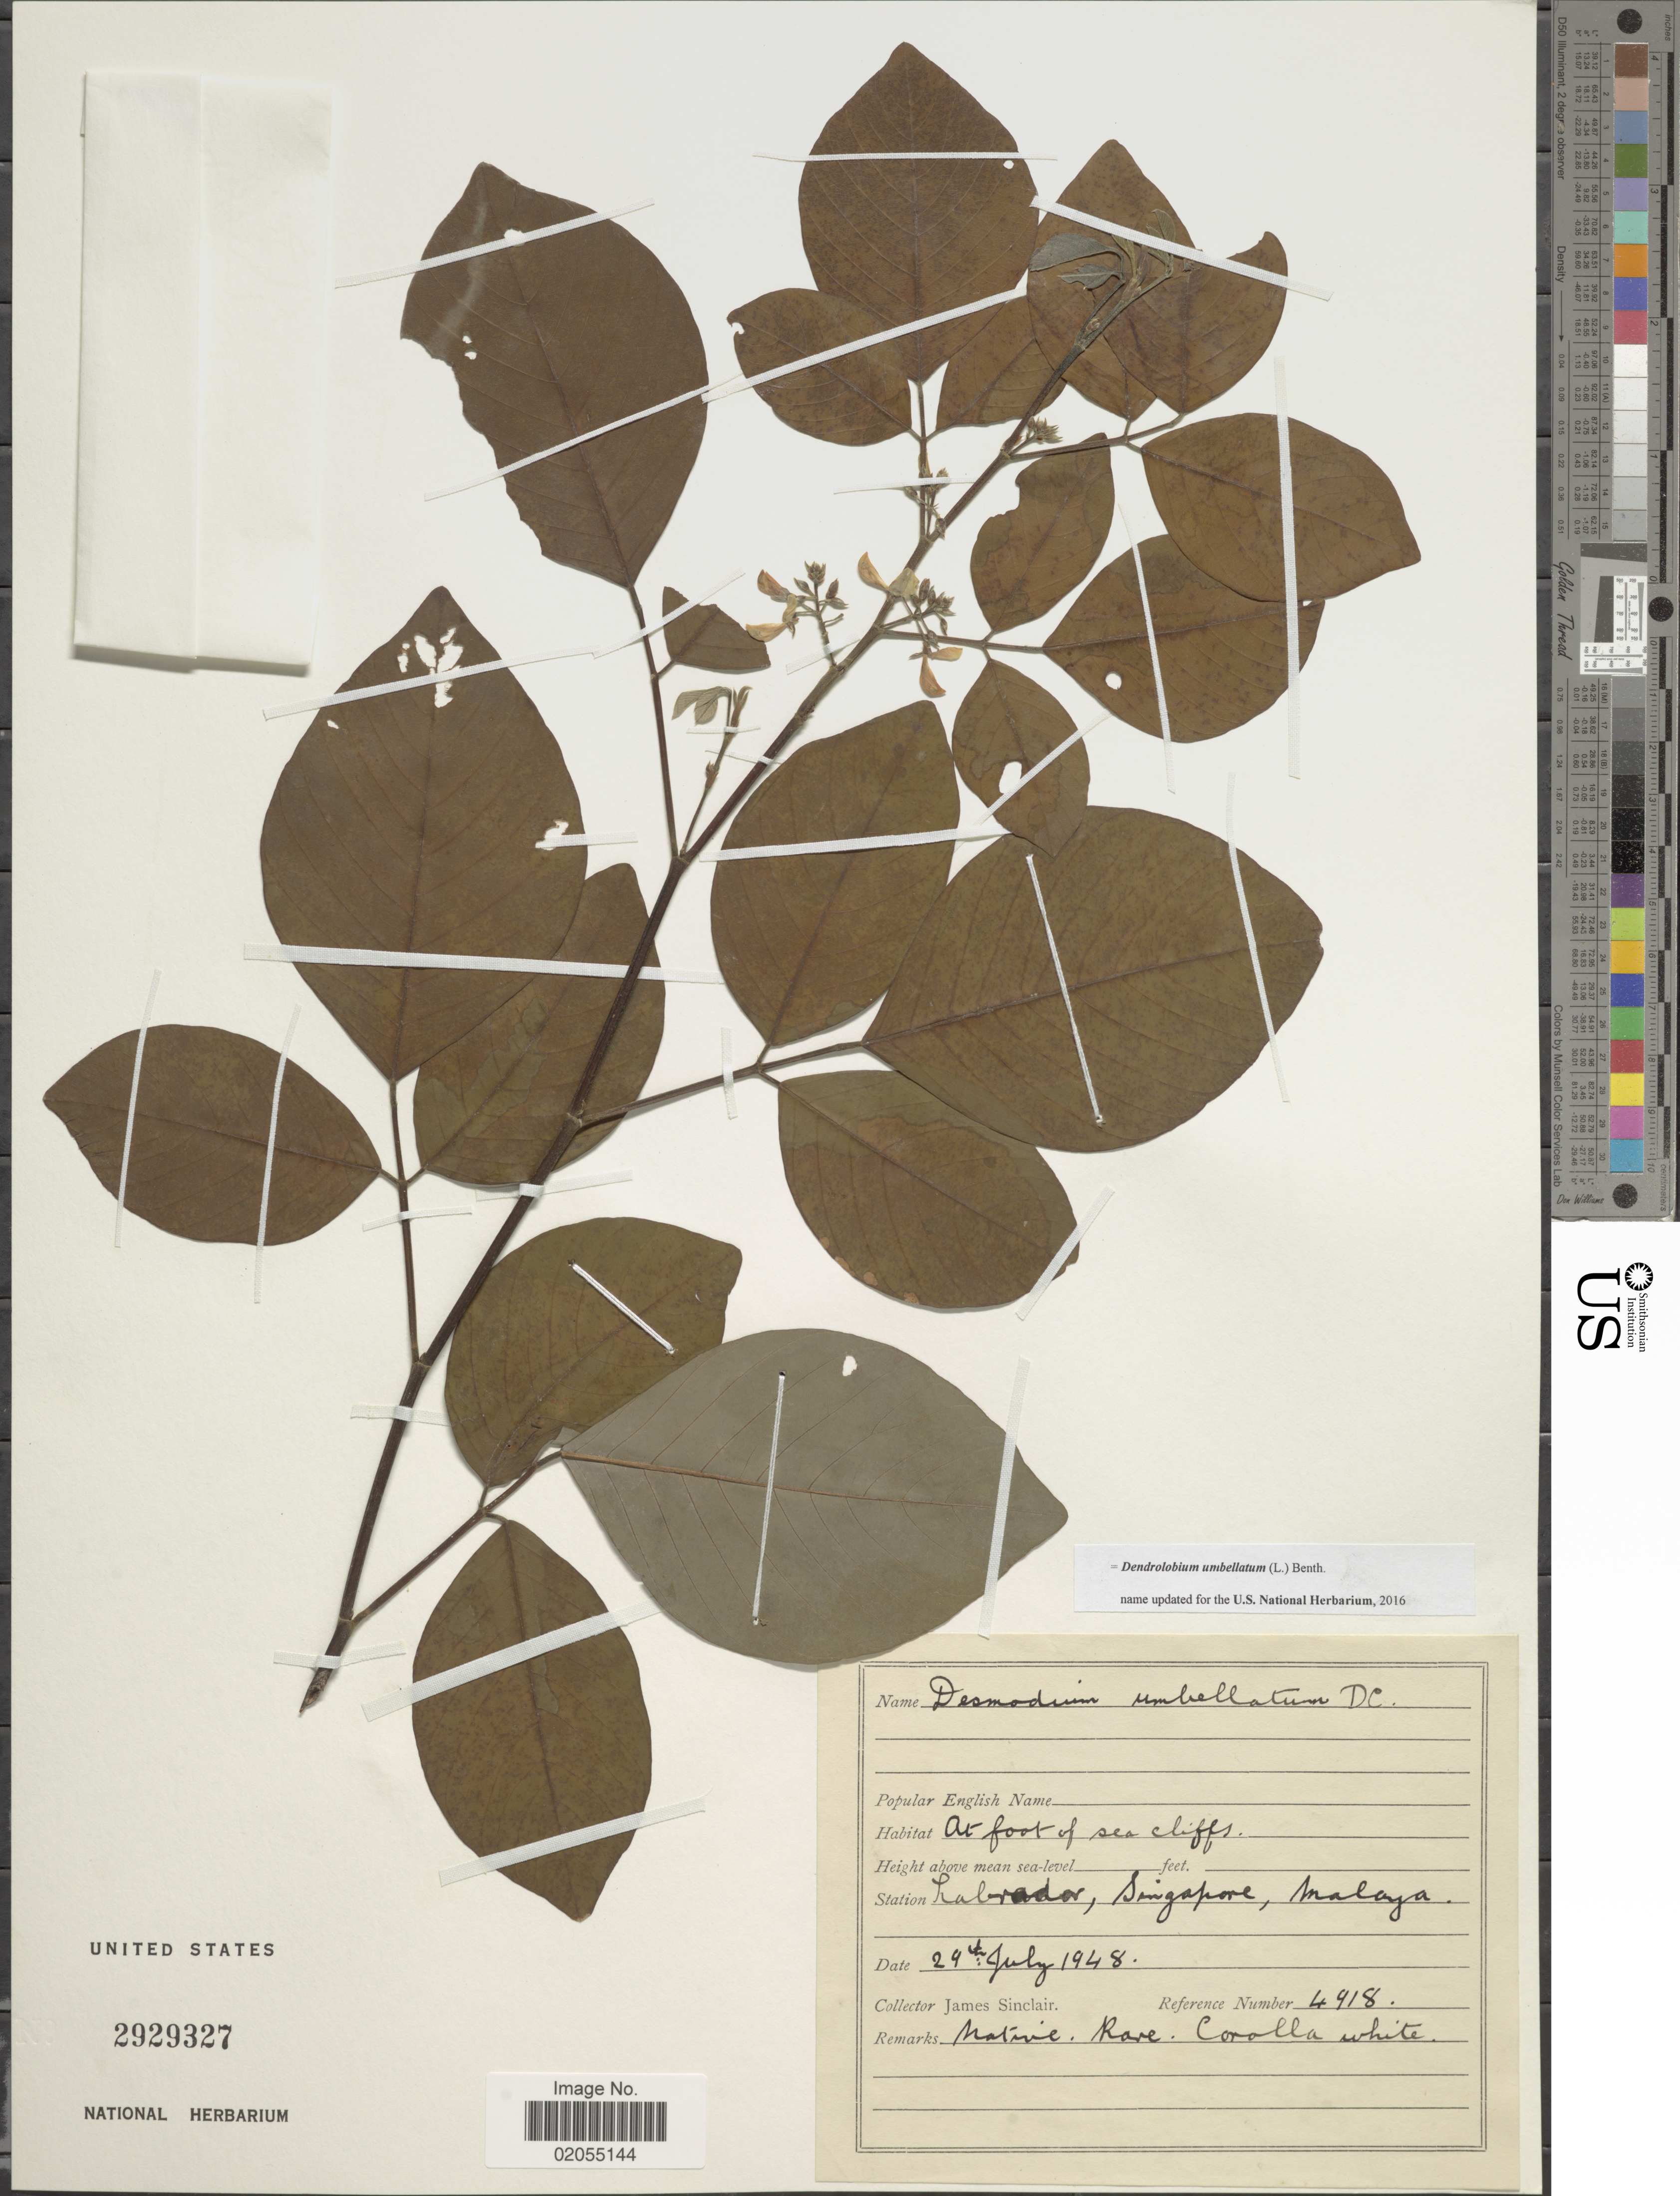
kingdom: Plantae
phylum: Tracheophyta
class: Magnoliopsida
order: Fabales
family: Fabaceae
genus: Dendrolobium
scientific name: Dendrolobium umbellatum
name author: (L.) Benth.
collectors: J. Sinclair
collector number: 4918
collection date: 1948-07-24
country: Singapore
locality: Labrador, Singapore, Malaya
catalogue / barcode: US 2929327